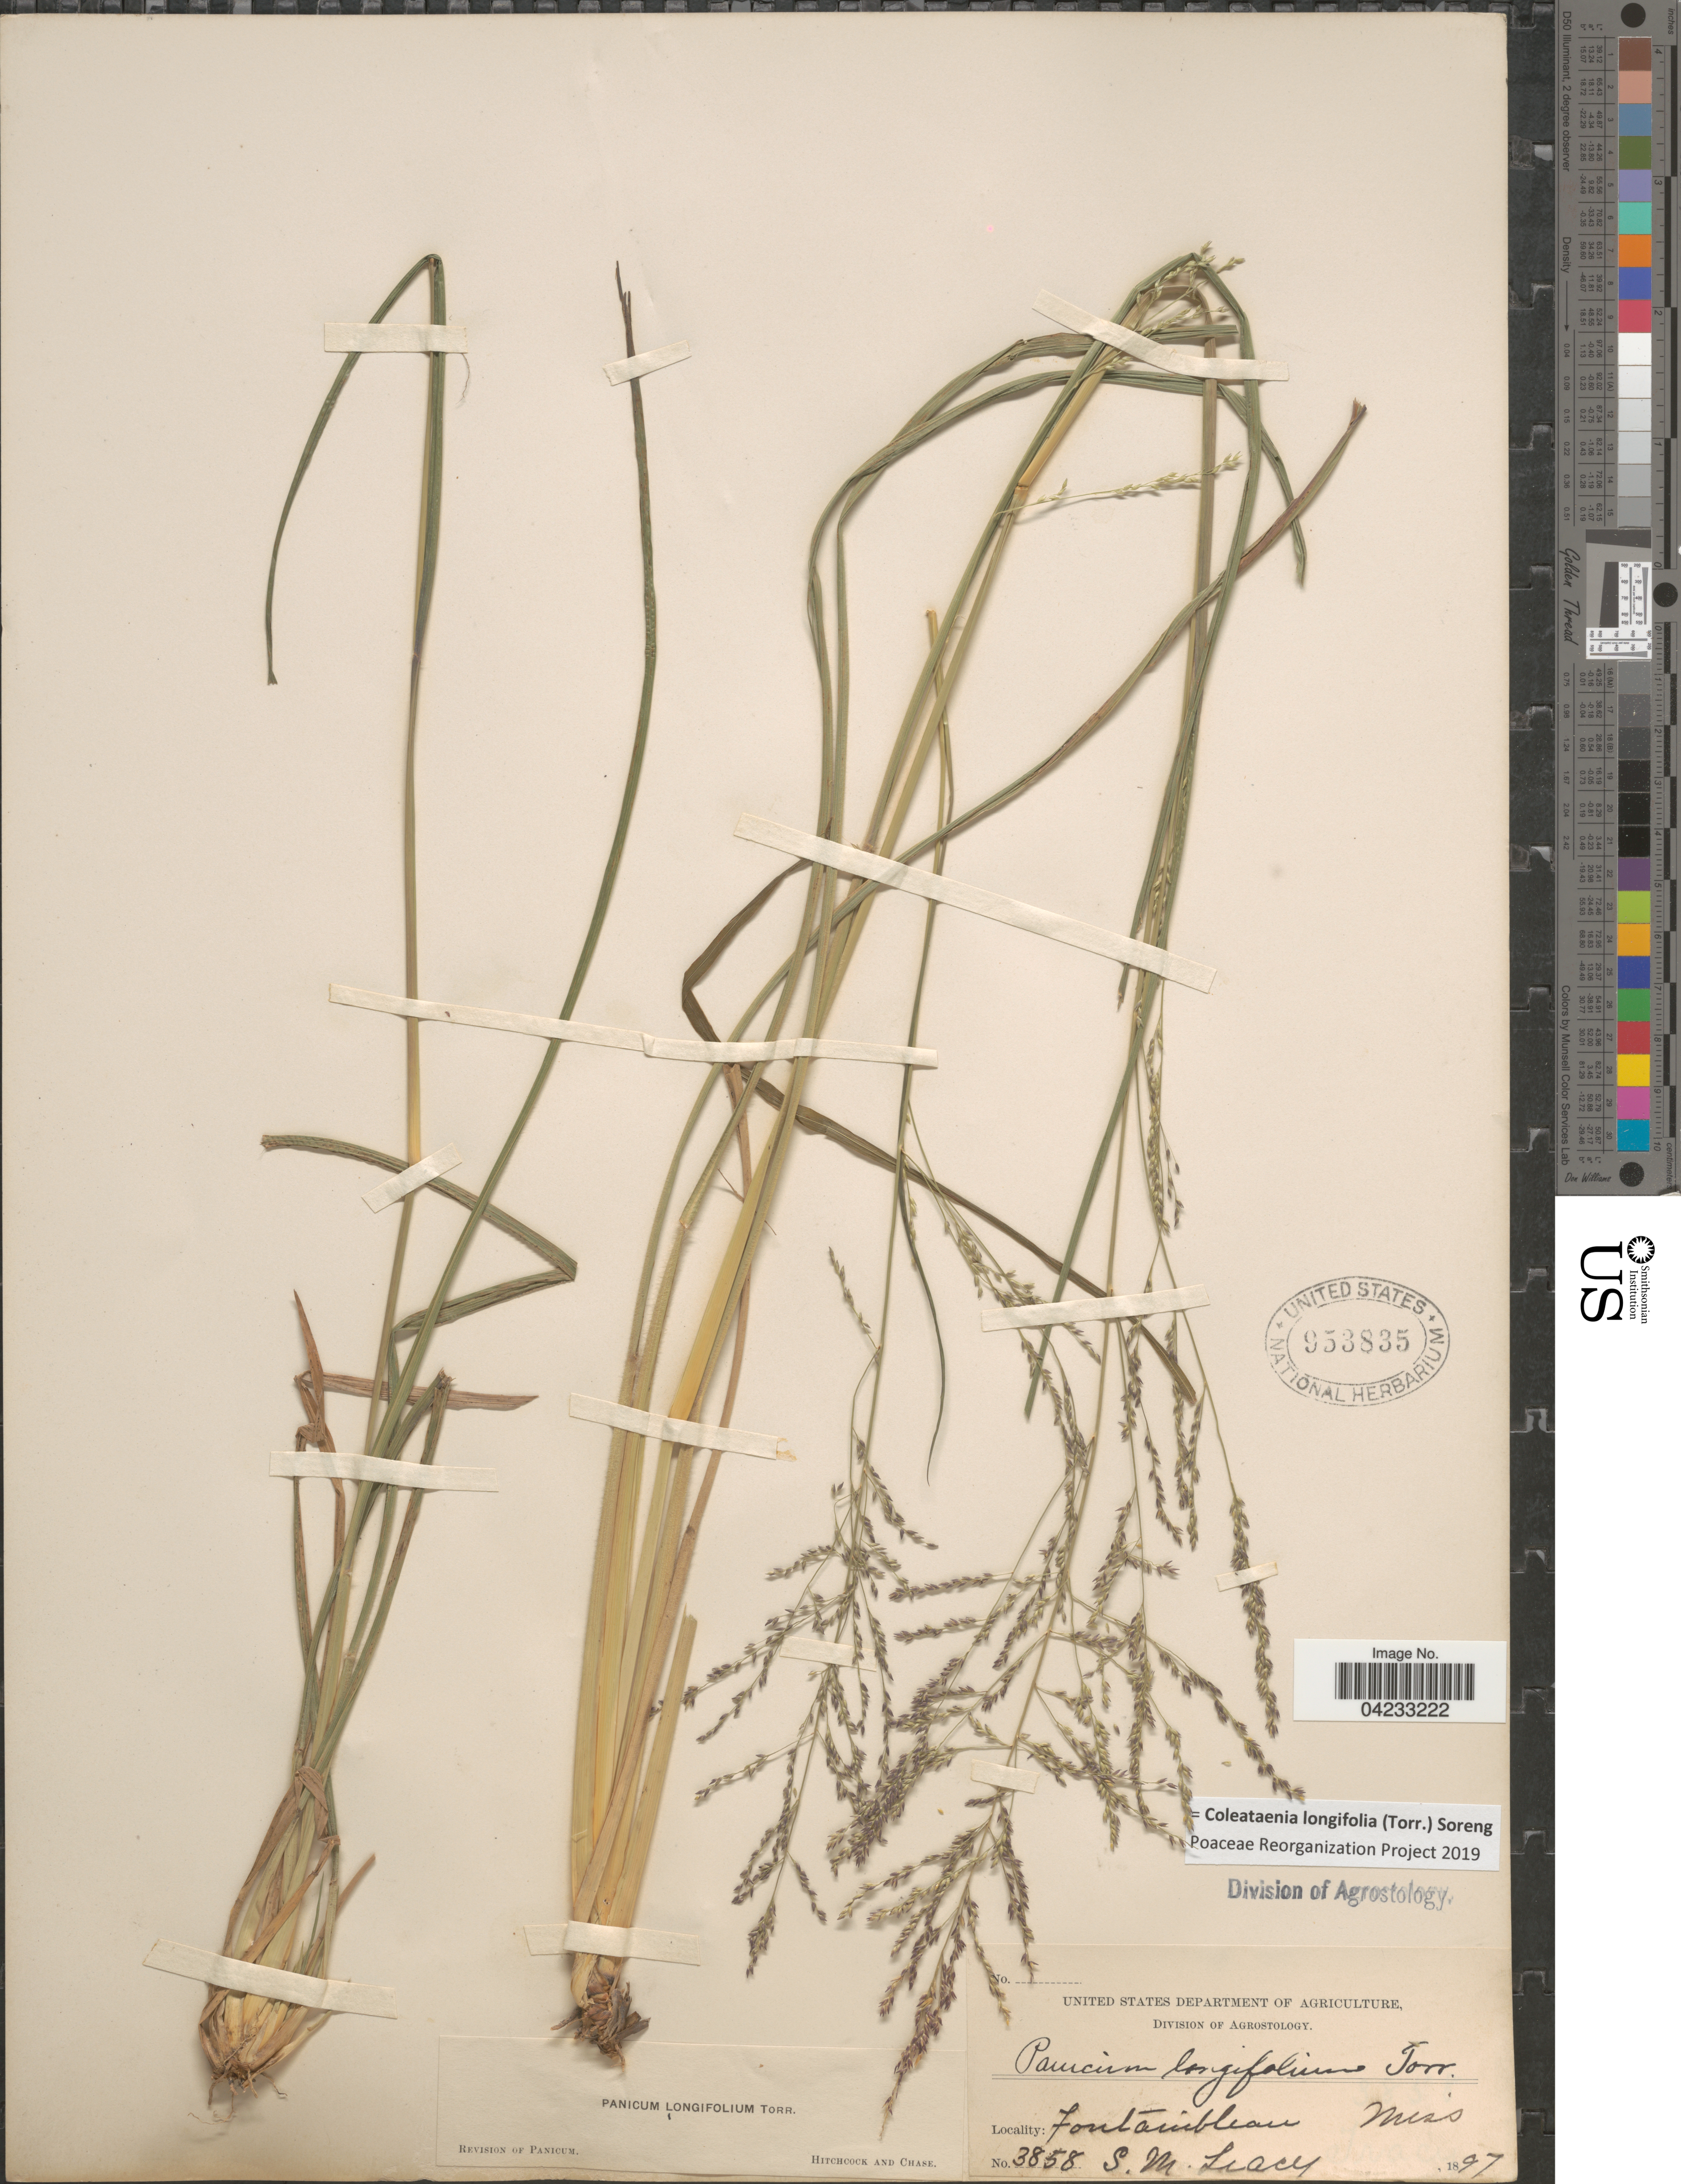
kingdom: Plantae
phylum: Tracheophyta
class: Liliopsida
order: Poales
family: Poaceae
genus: Coleataenia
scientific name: Coleataenia longifolia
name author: (Torr.) Soreng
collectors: S. M. Tracy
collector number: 3858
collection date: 1897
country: United States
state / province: Mississippi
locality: Fontainbleau.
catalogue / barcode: US 953835